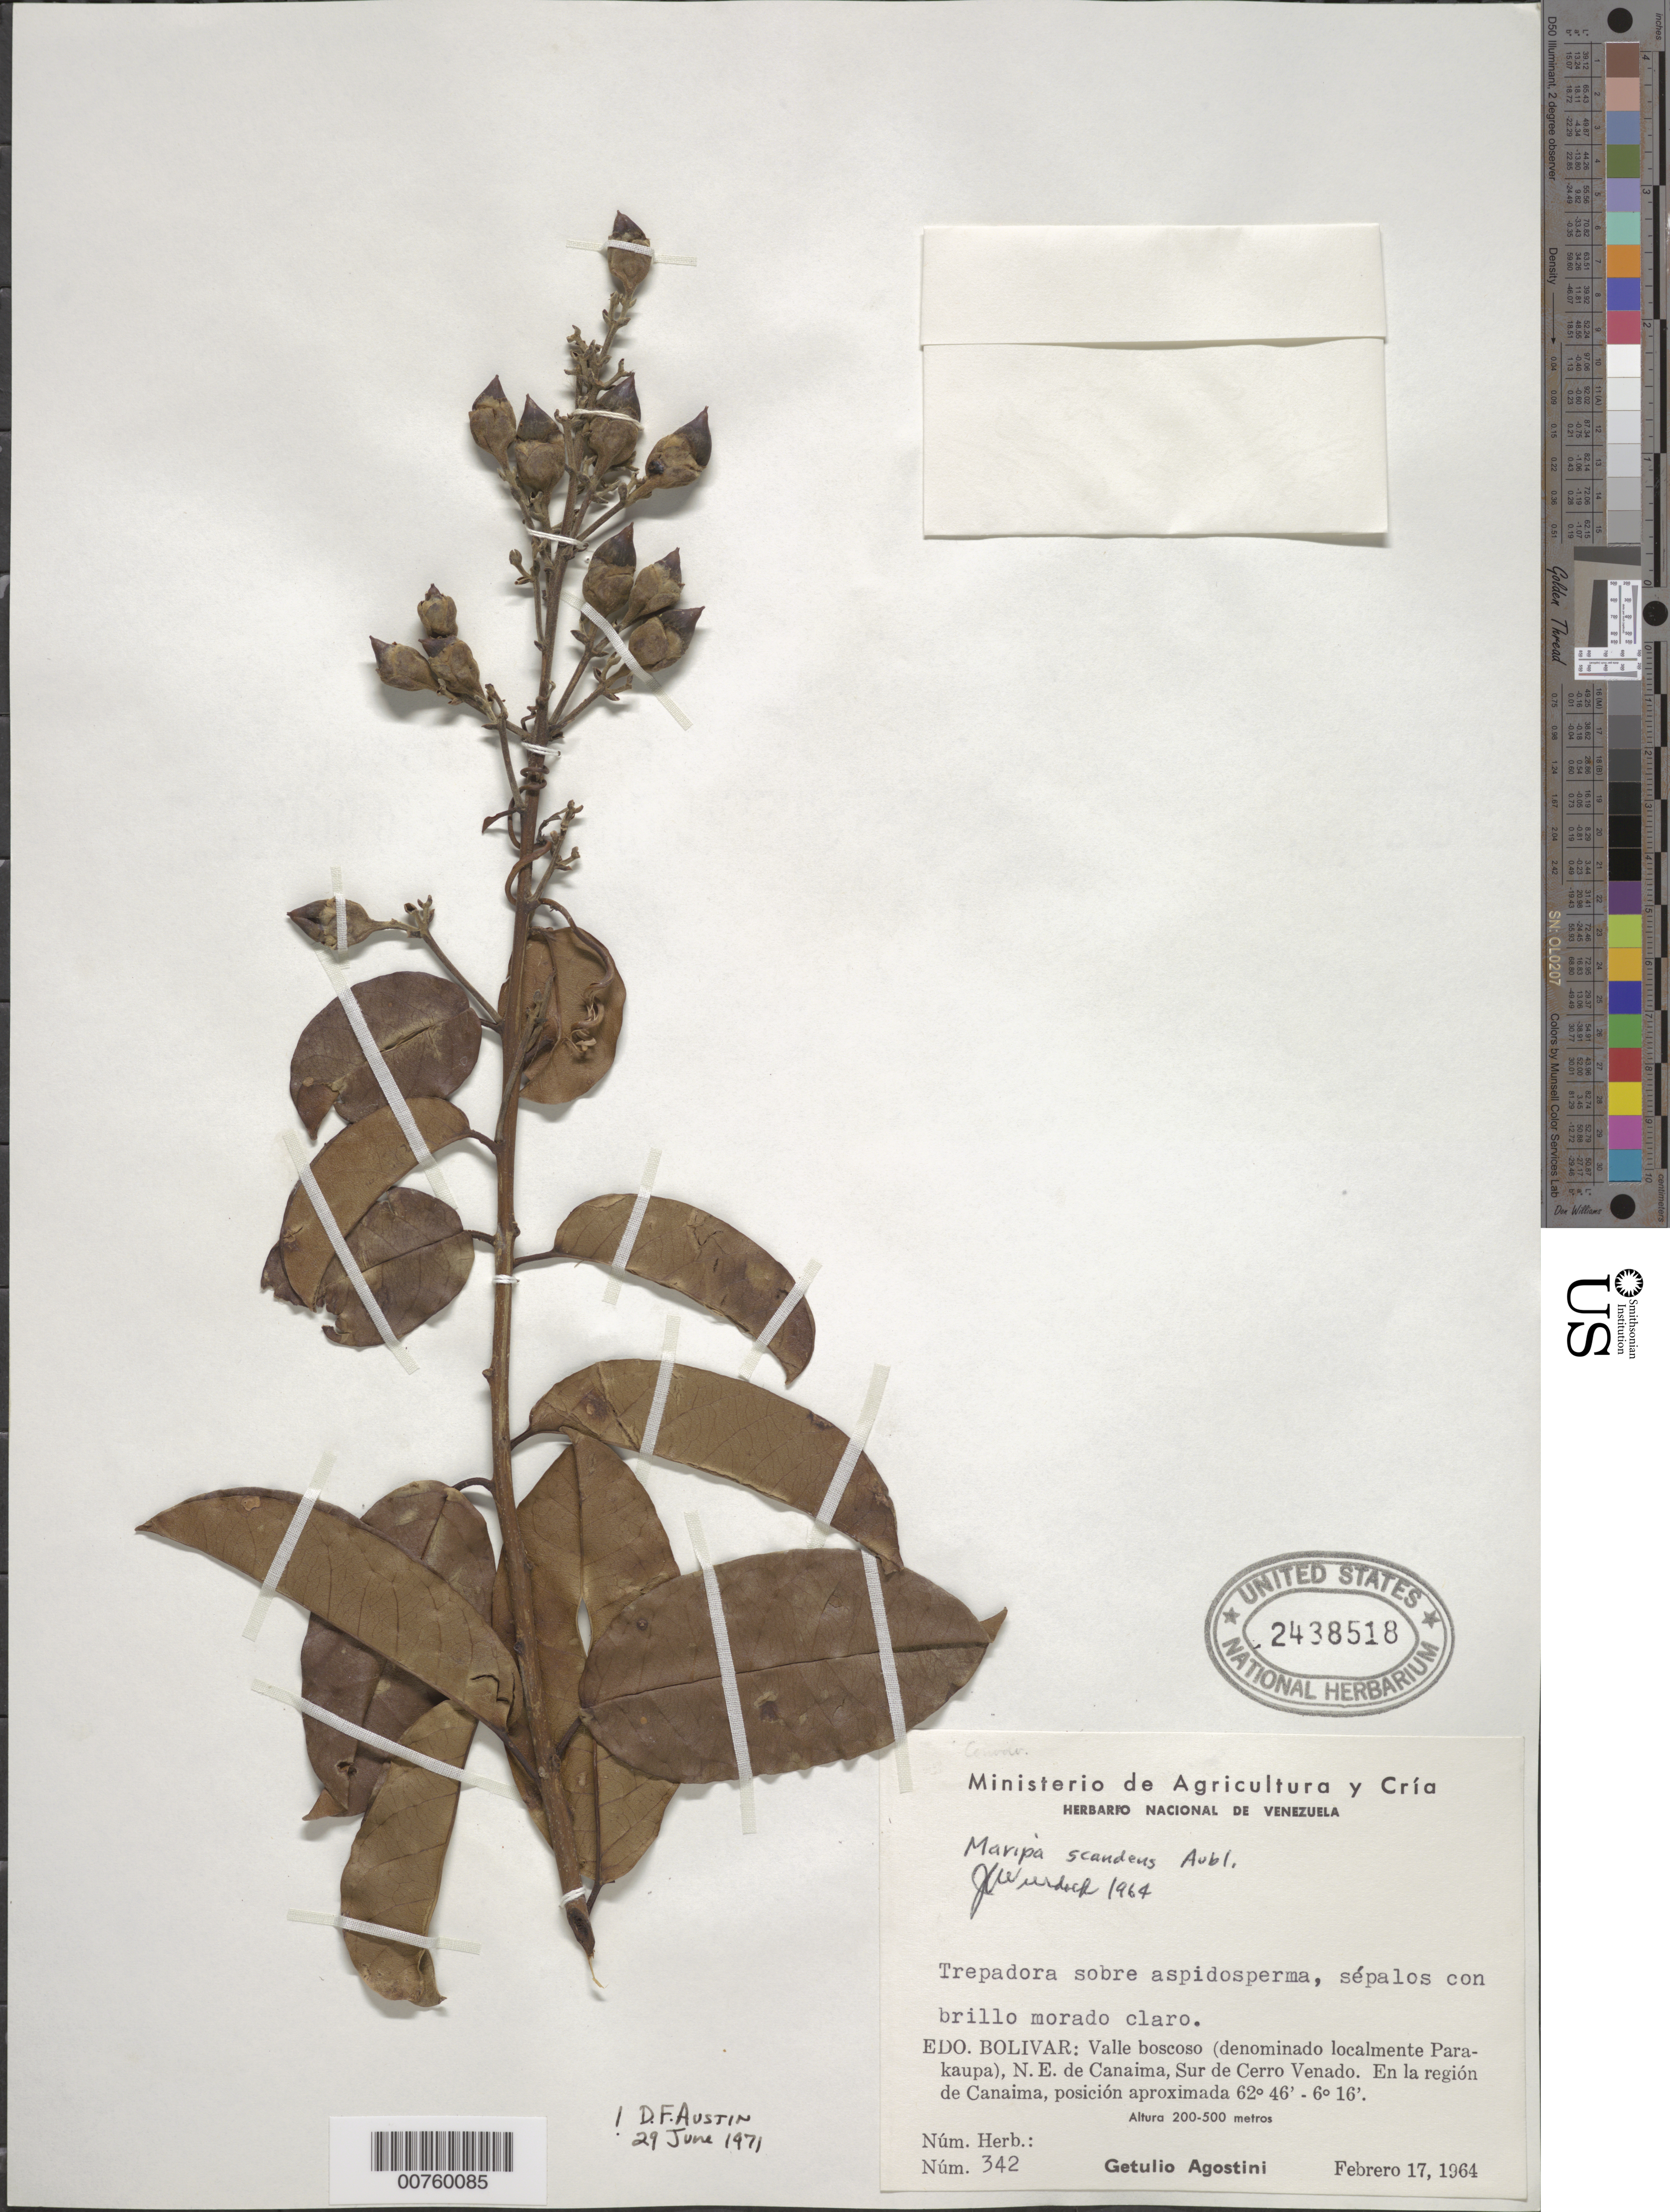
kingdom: Plantae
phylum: Tracheophyta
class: Magnoliopsida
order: Solanales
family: Convolvulaceae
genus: Maripa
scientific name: Maripa scandens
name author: Aubl.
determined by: Austin, D. F.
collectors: G. Agostini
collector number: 342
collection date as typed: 16-Feb-64 to 17-Feb-64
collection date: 1964-02-16/1964-02-17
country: Venezuela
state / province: Bolívar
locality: Parakaupa, NE de Canaima, S de Cerro Venado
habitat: Wooded valley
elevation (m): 200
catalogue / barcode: US 2438518